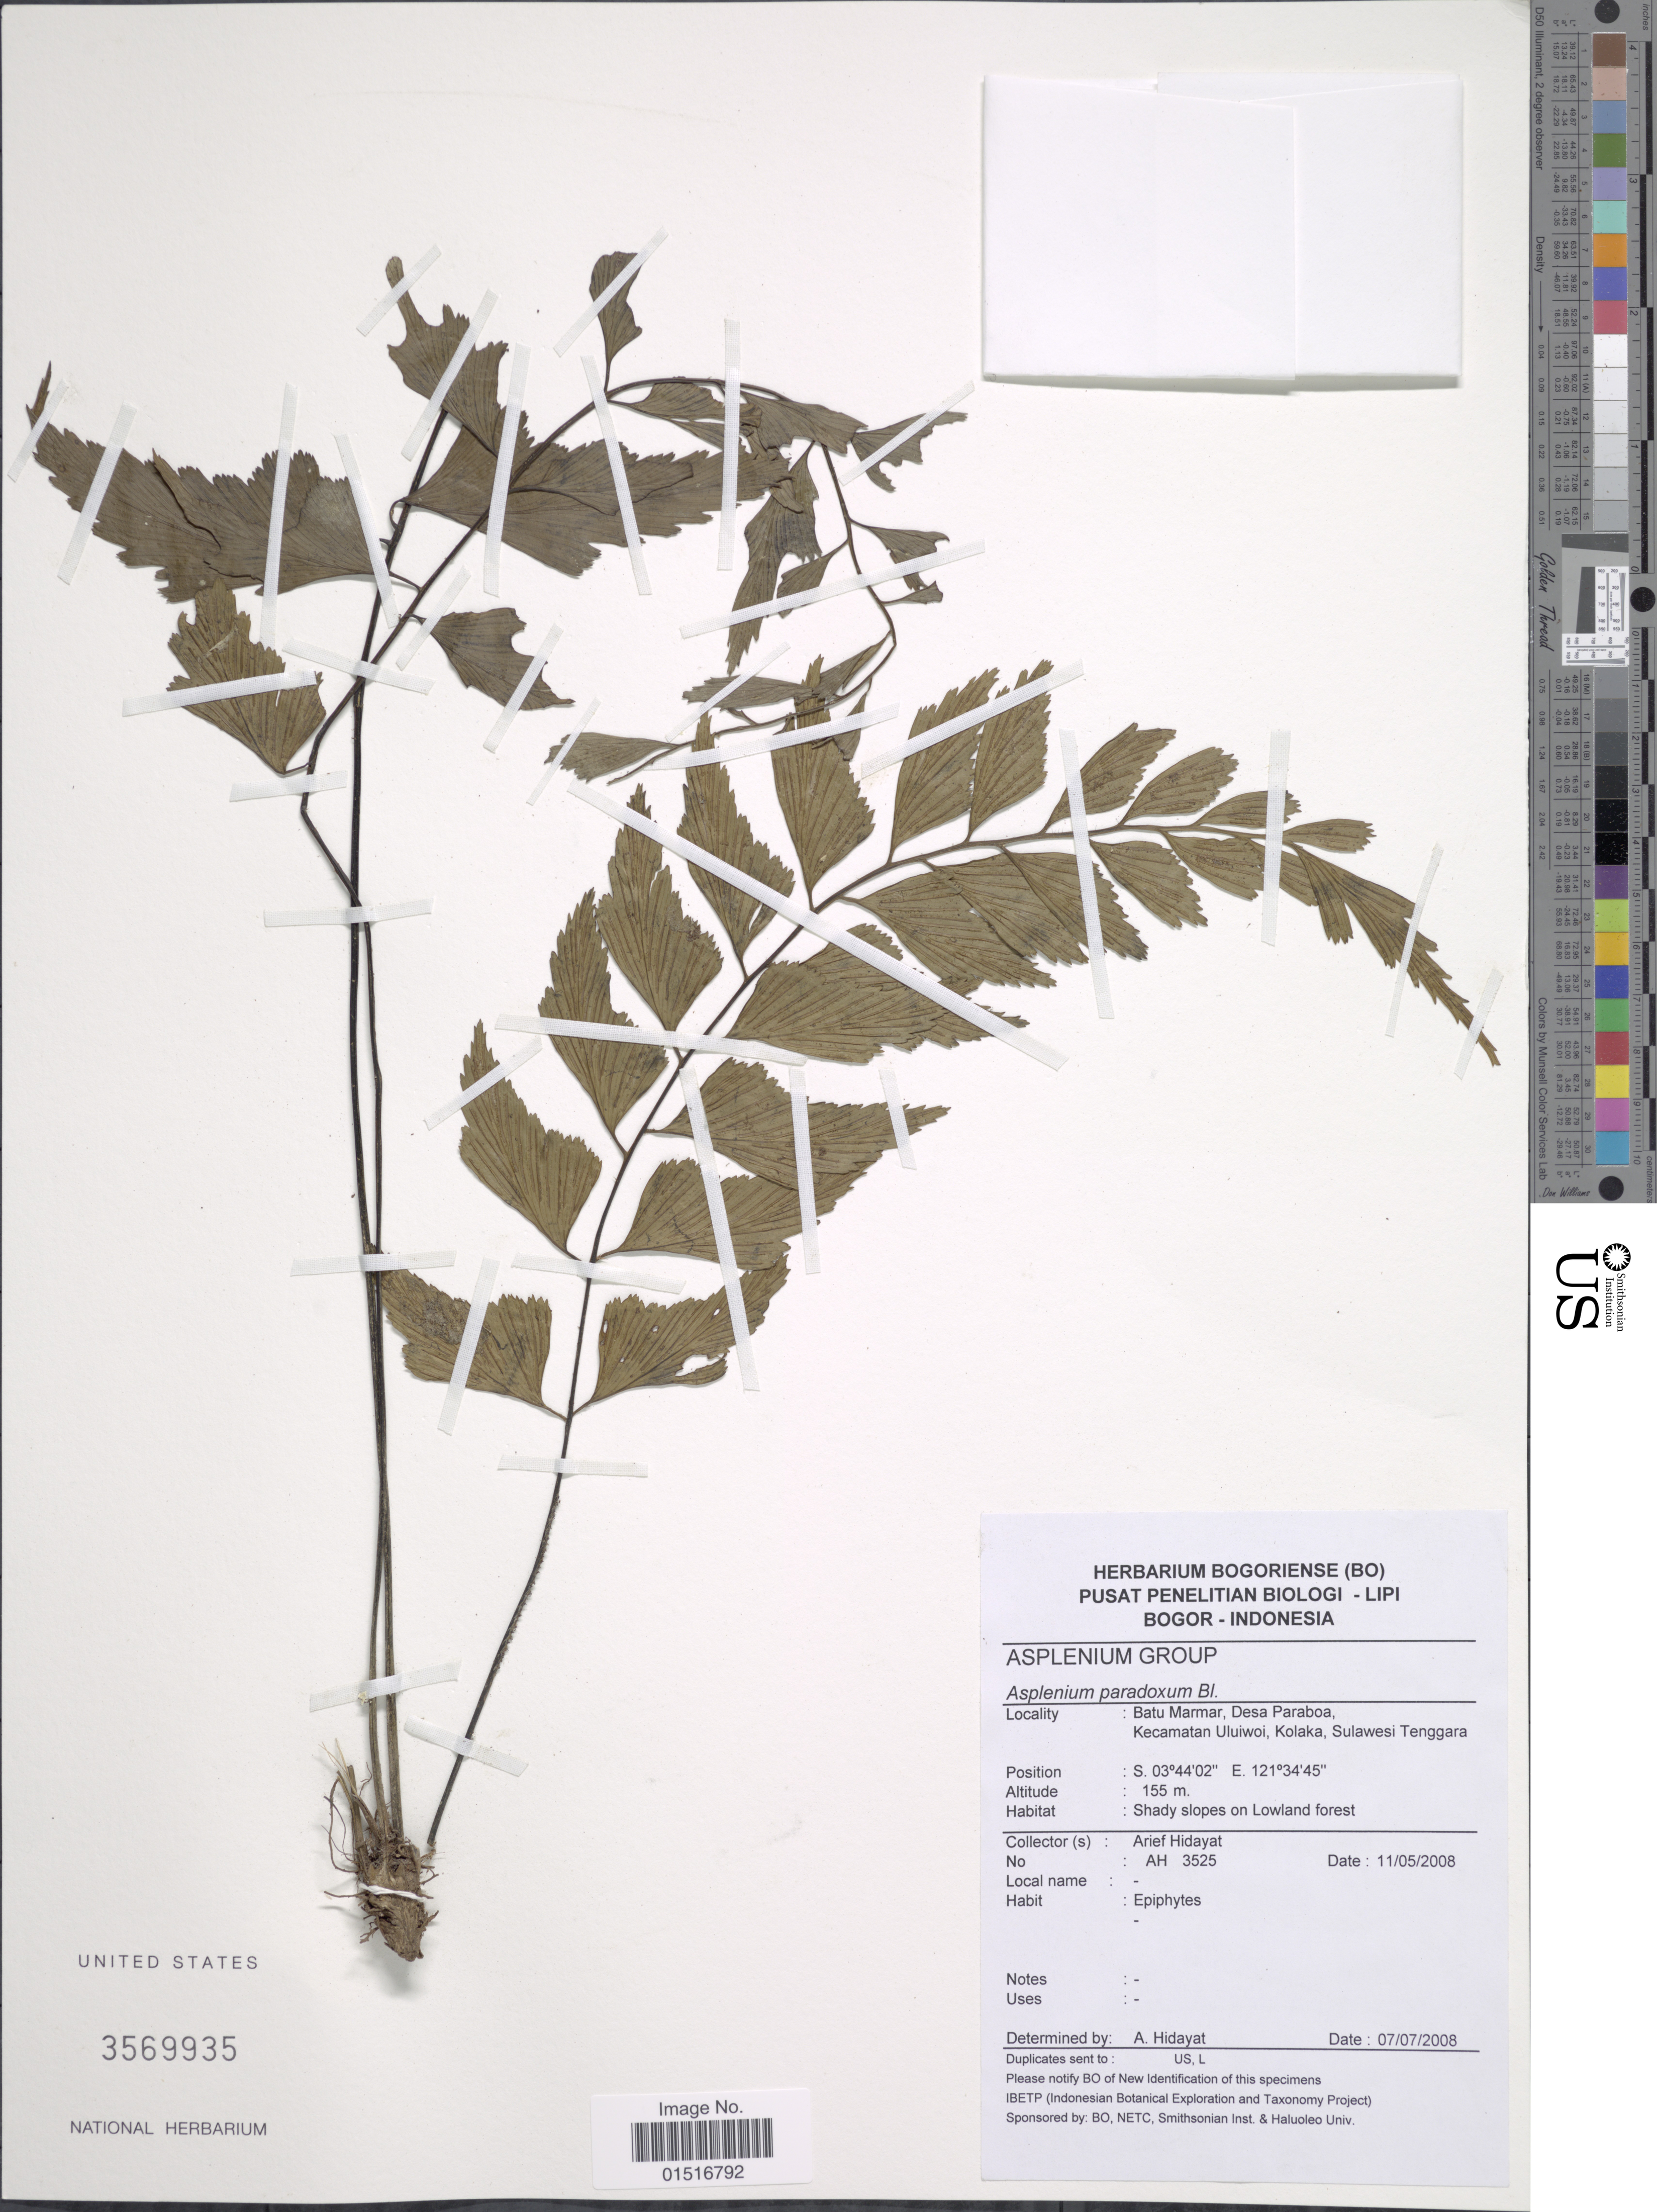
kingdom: Plantae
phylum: Tracheophyta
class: Polypodiopsida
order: Polypodiales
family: Aspleniaceae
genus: Asplenium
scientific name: Asplenium paradoxum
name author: Blume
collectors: A. Hidayat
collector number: AH 3525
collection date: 2008-05-11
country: Indonesia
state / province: Sulawesi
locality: Batu Marmar, Desa Paraboa, Kecamatan Uluiwoi, Kolaka, Sulawesi Tenggara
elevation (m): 155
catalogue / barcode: US 3569935